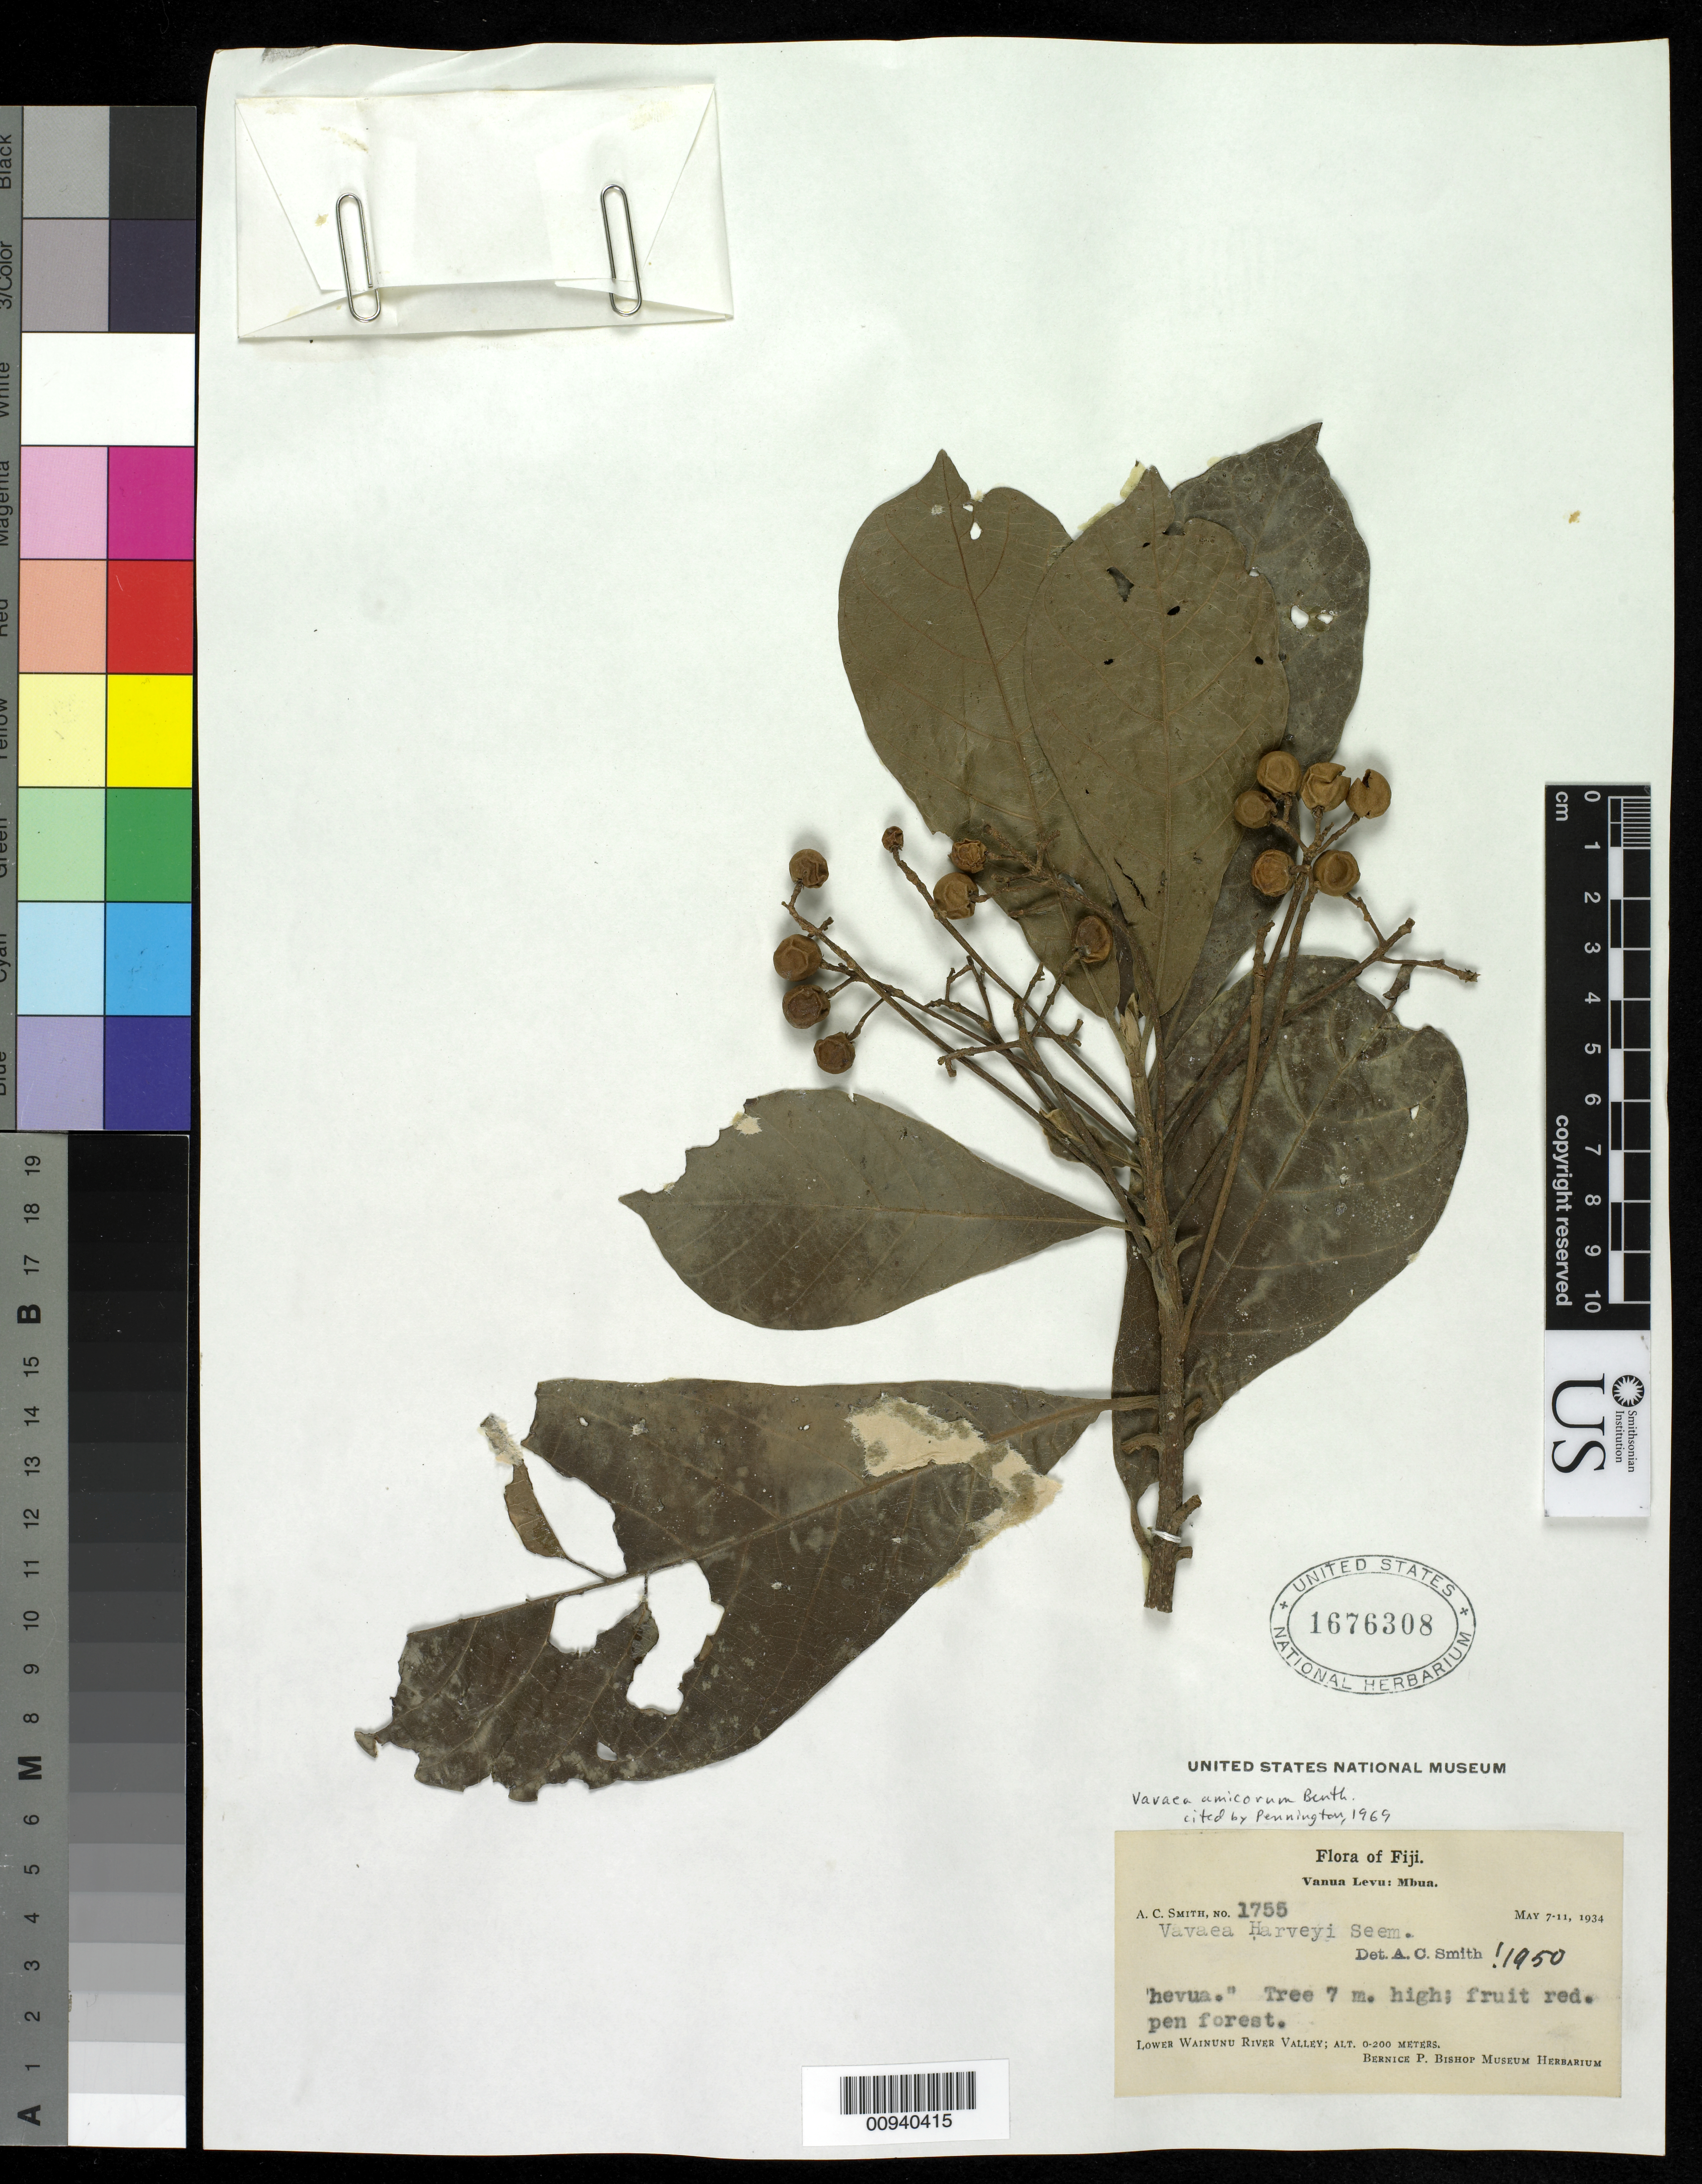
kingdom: Plantae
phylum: Tracheophyta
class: Magnoliopsida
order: Sapindales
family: Meliaceae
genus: Vavaea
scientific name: Vavaea amicorum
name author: Benth.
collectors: C. A. Smith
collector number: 1755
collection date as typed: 07 May 1934 to 11 May 1934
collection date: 1934-05-07/1934-05-11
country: Fiji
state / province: Northern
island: Vanua Levu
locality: Mbua. Lower Wainunu River Valley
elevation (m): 0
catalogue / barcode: US 1676308